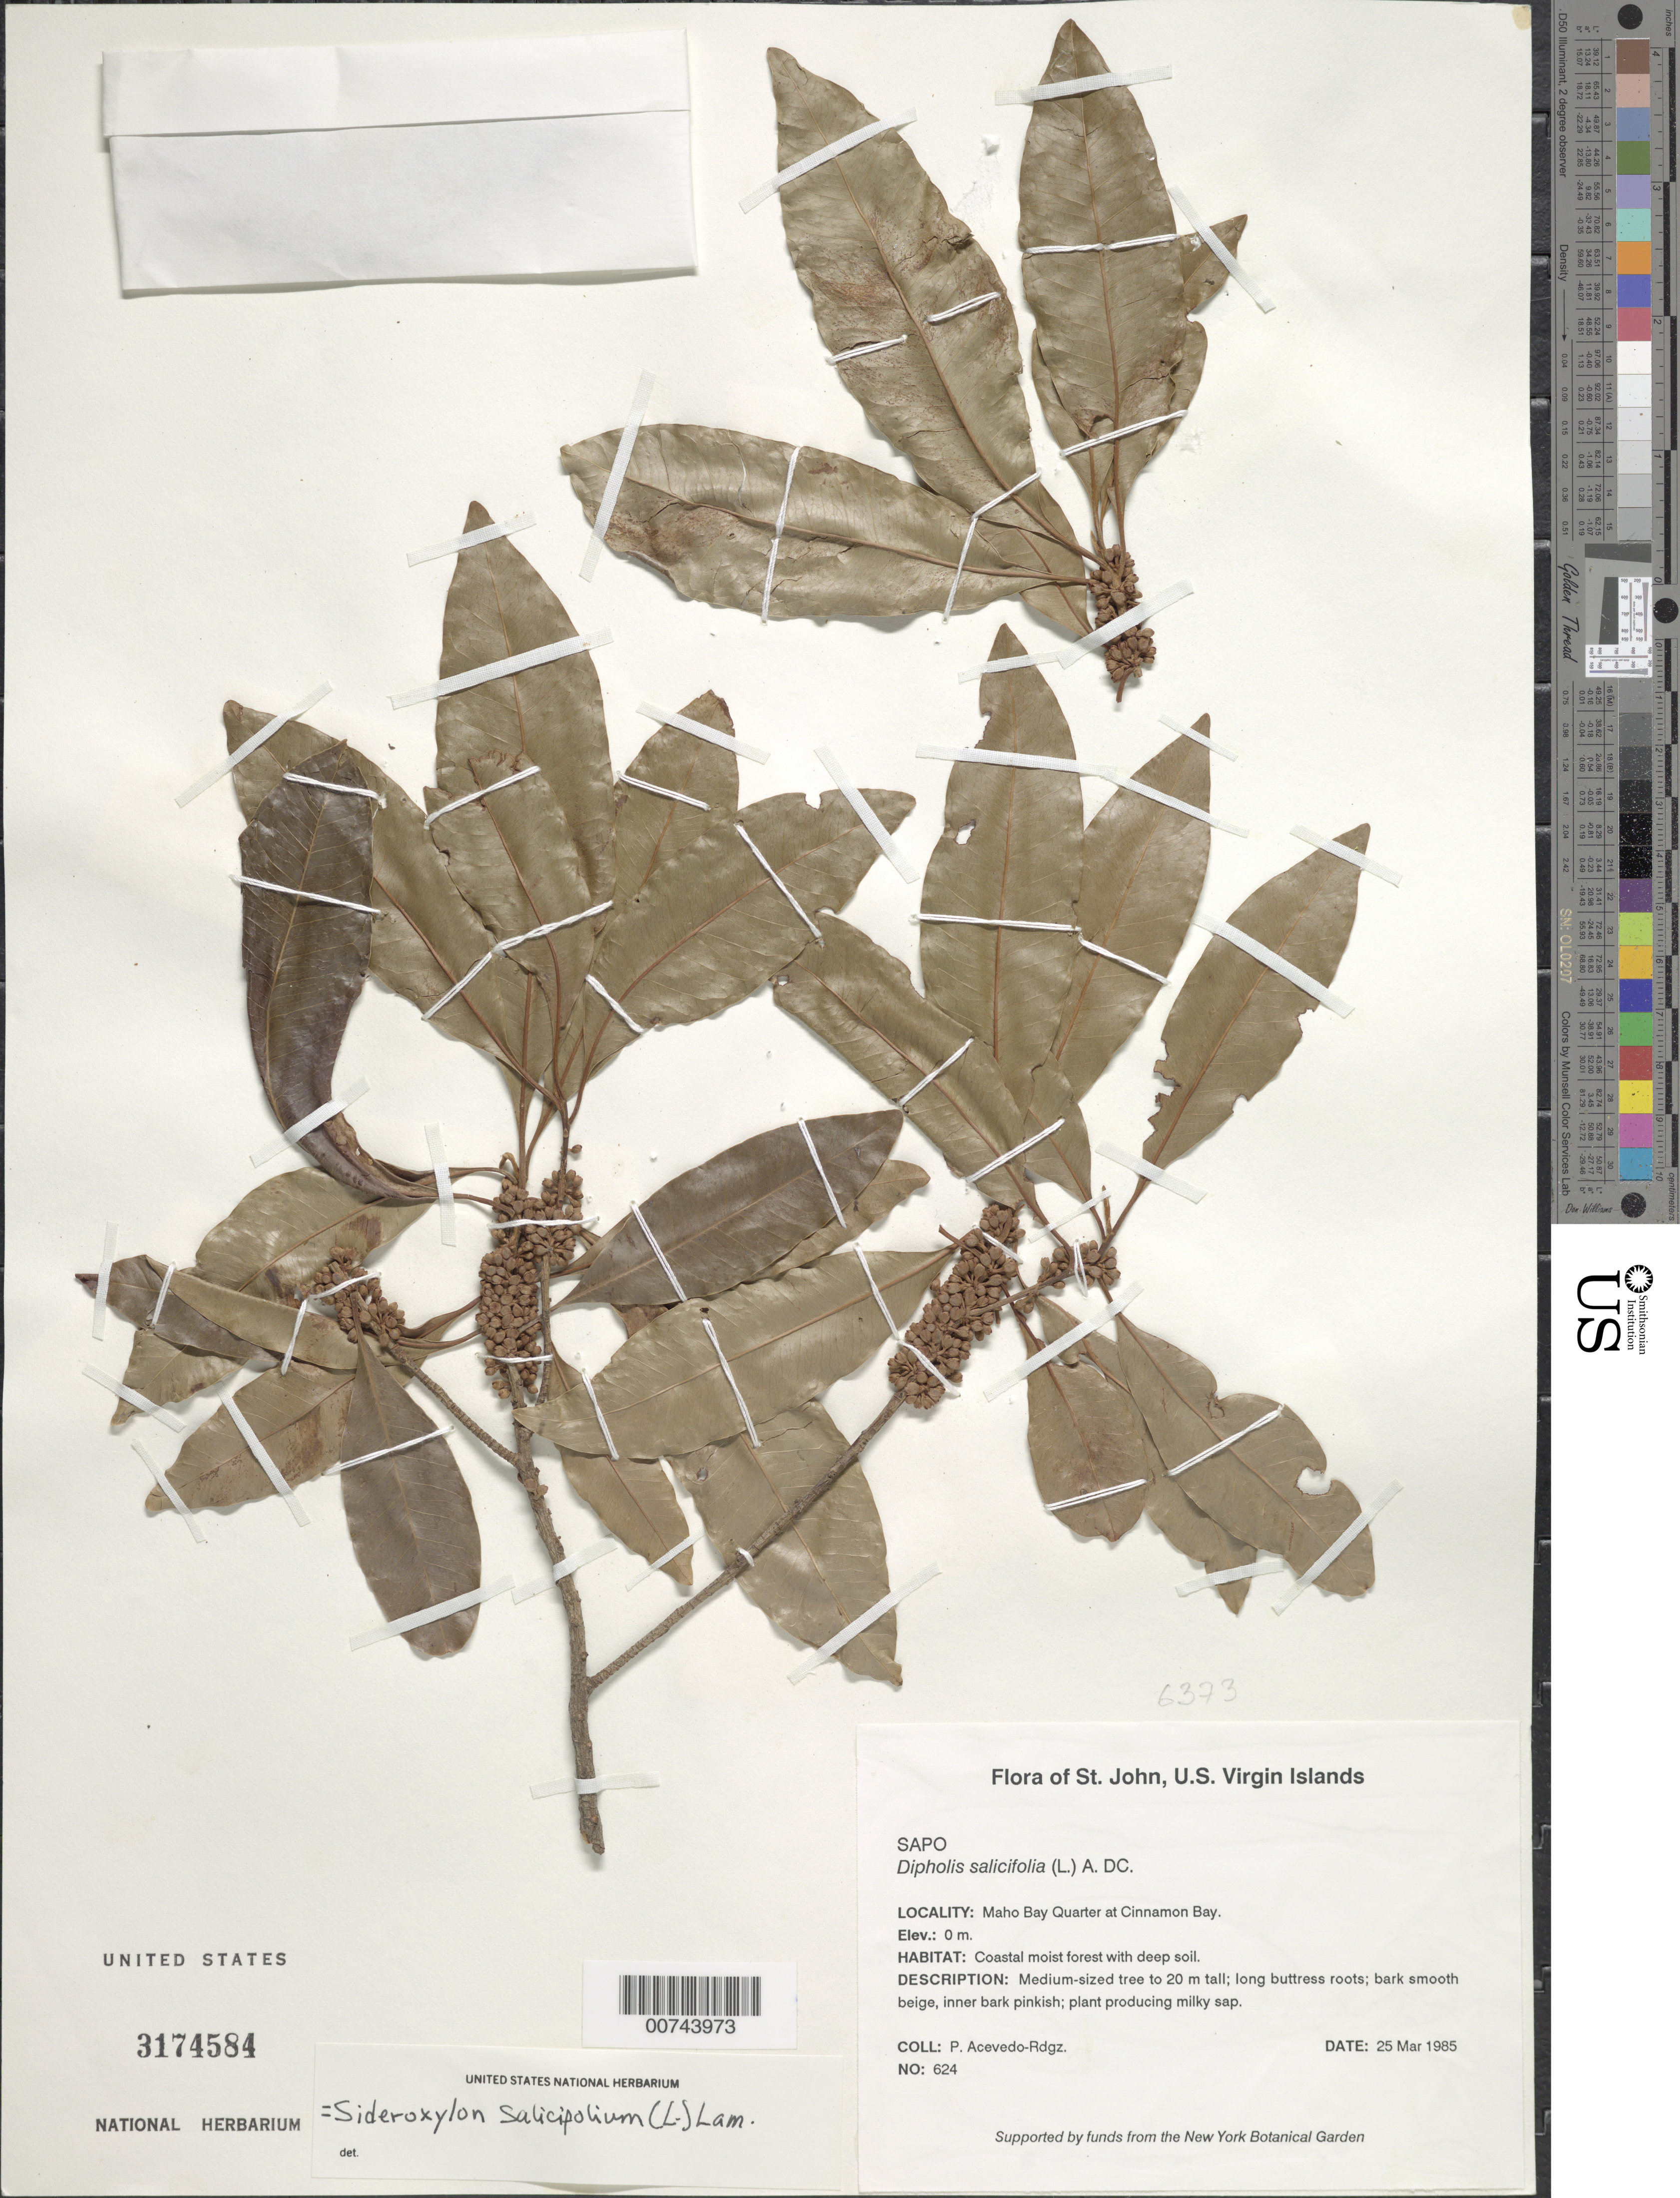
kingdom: Plantae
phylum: Tracheophyta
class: Magnoliopsida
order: Ericales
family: Sapotaceae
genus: Sideroxylon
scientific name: Sideroxylon salicifolium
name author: (L.) Lam.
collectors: P. Acevedo-Rodr., R. O. Woodbury, G. T. Prance, J. Earhart & J. Matuzak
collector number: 624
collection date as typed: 25 Mar 1985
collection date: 1985-03-25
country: U.S. Virgin Islands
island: St. John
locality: Cinnamon Bay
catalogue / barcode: US 3174584